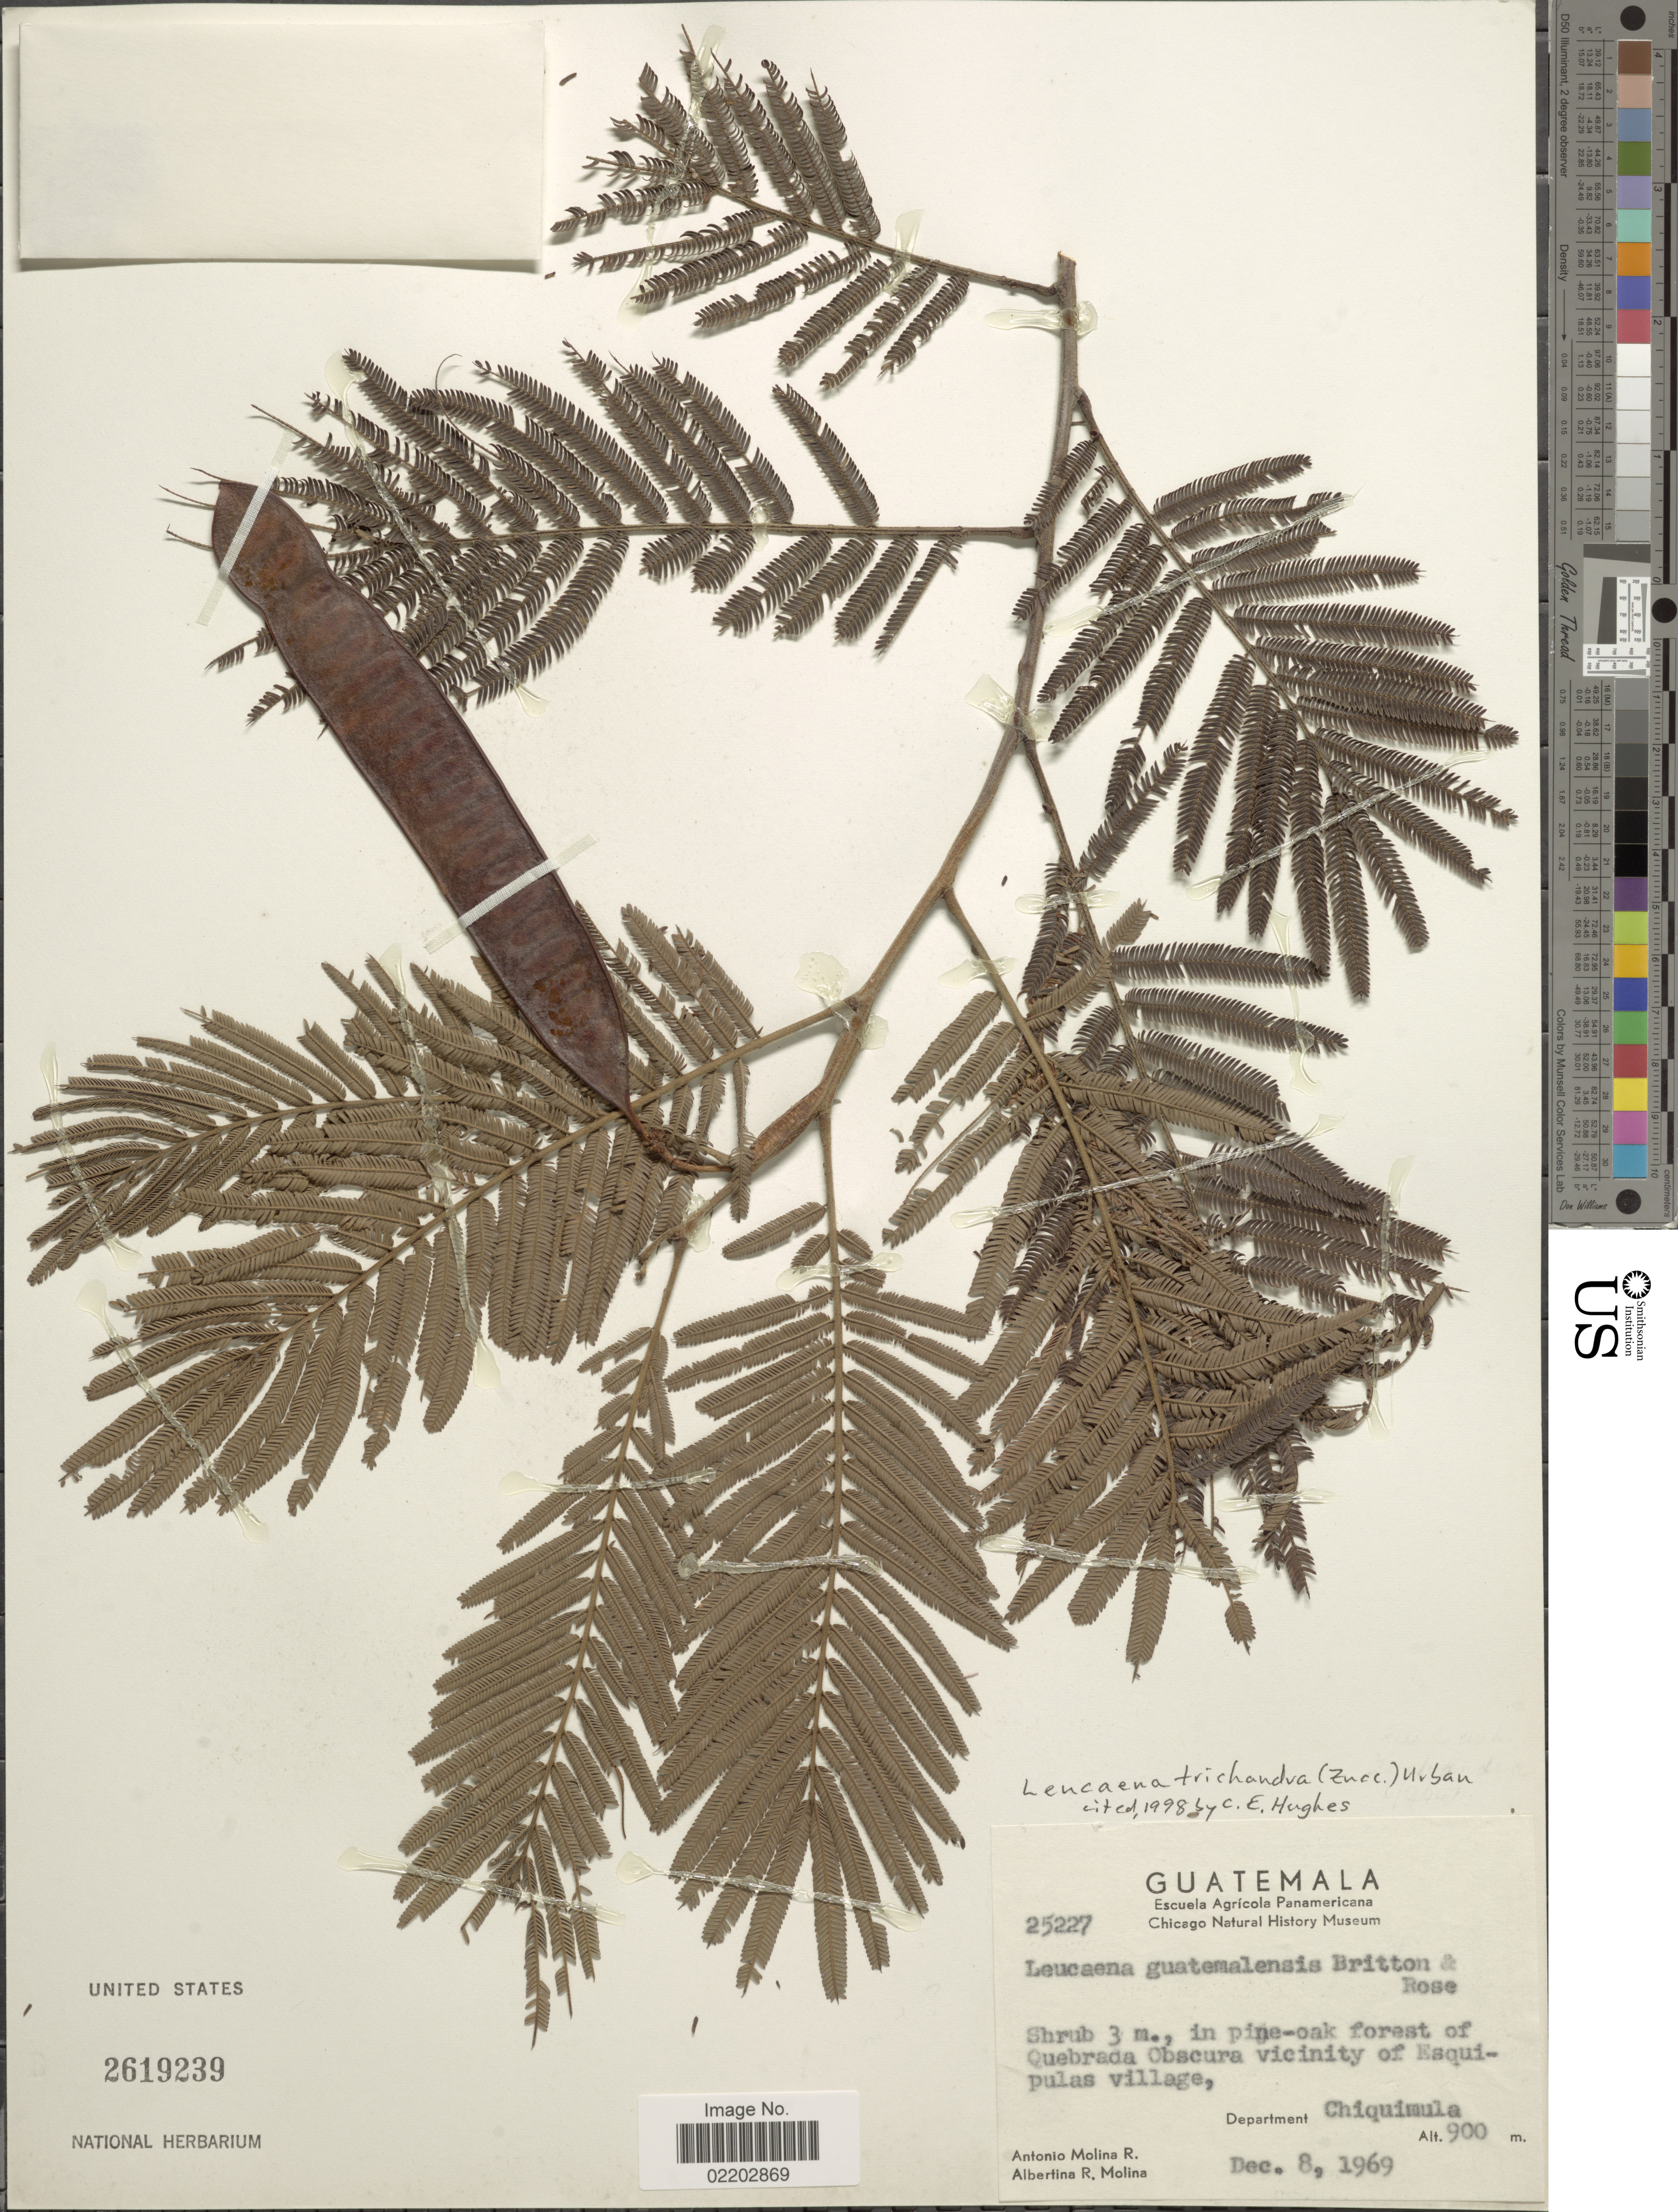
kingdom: Plantae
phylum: Tracheophyta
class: Magnoliopsida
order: Fabales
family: Fabaceae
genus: Leucaena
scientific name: Leucaena trichandra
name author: (Zucc.) Urb.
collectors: A. Molina R. & A. R. Molina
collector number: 25227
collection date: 1969-12-08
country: Guatemala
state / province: Chiquimula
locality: In pine-oak forest of Quebrada Obscura vicinity of Esquipulas village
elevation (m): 900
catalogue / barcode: US 2619239